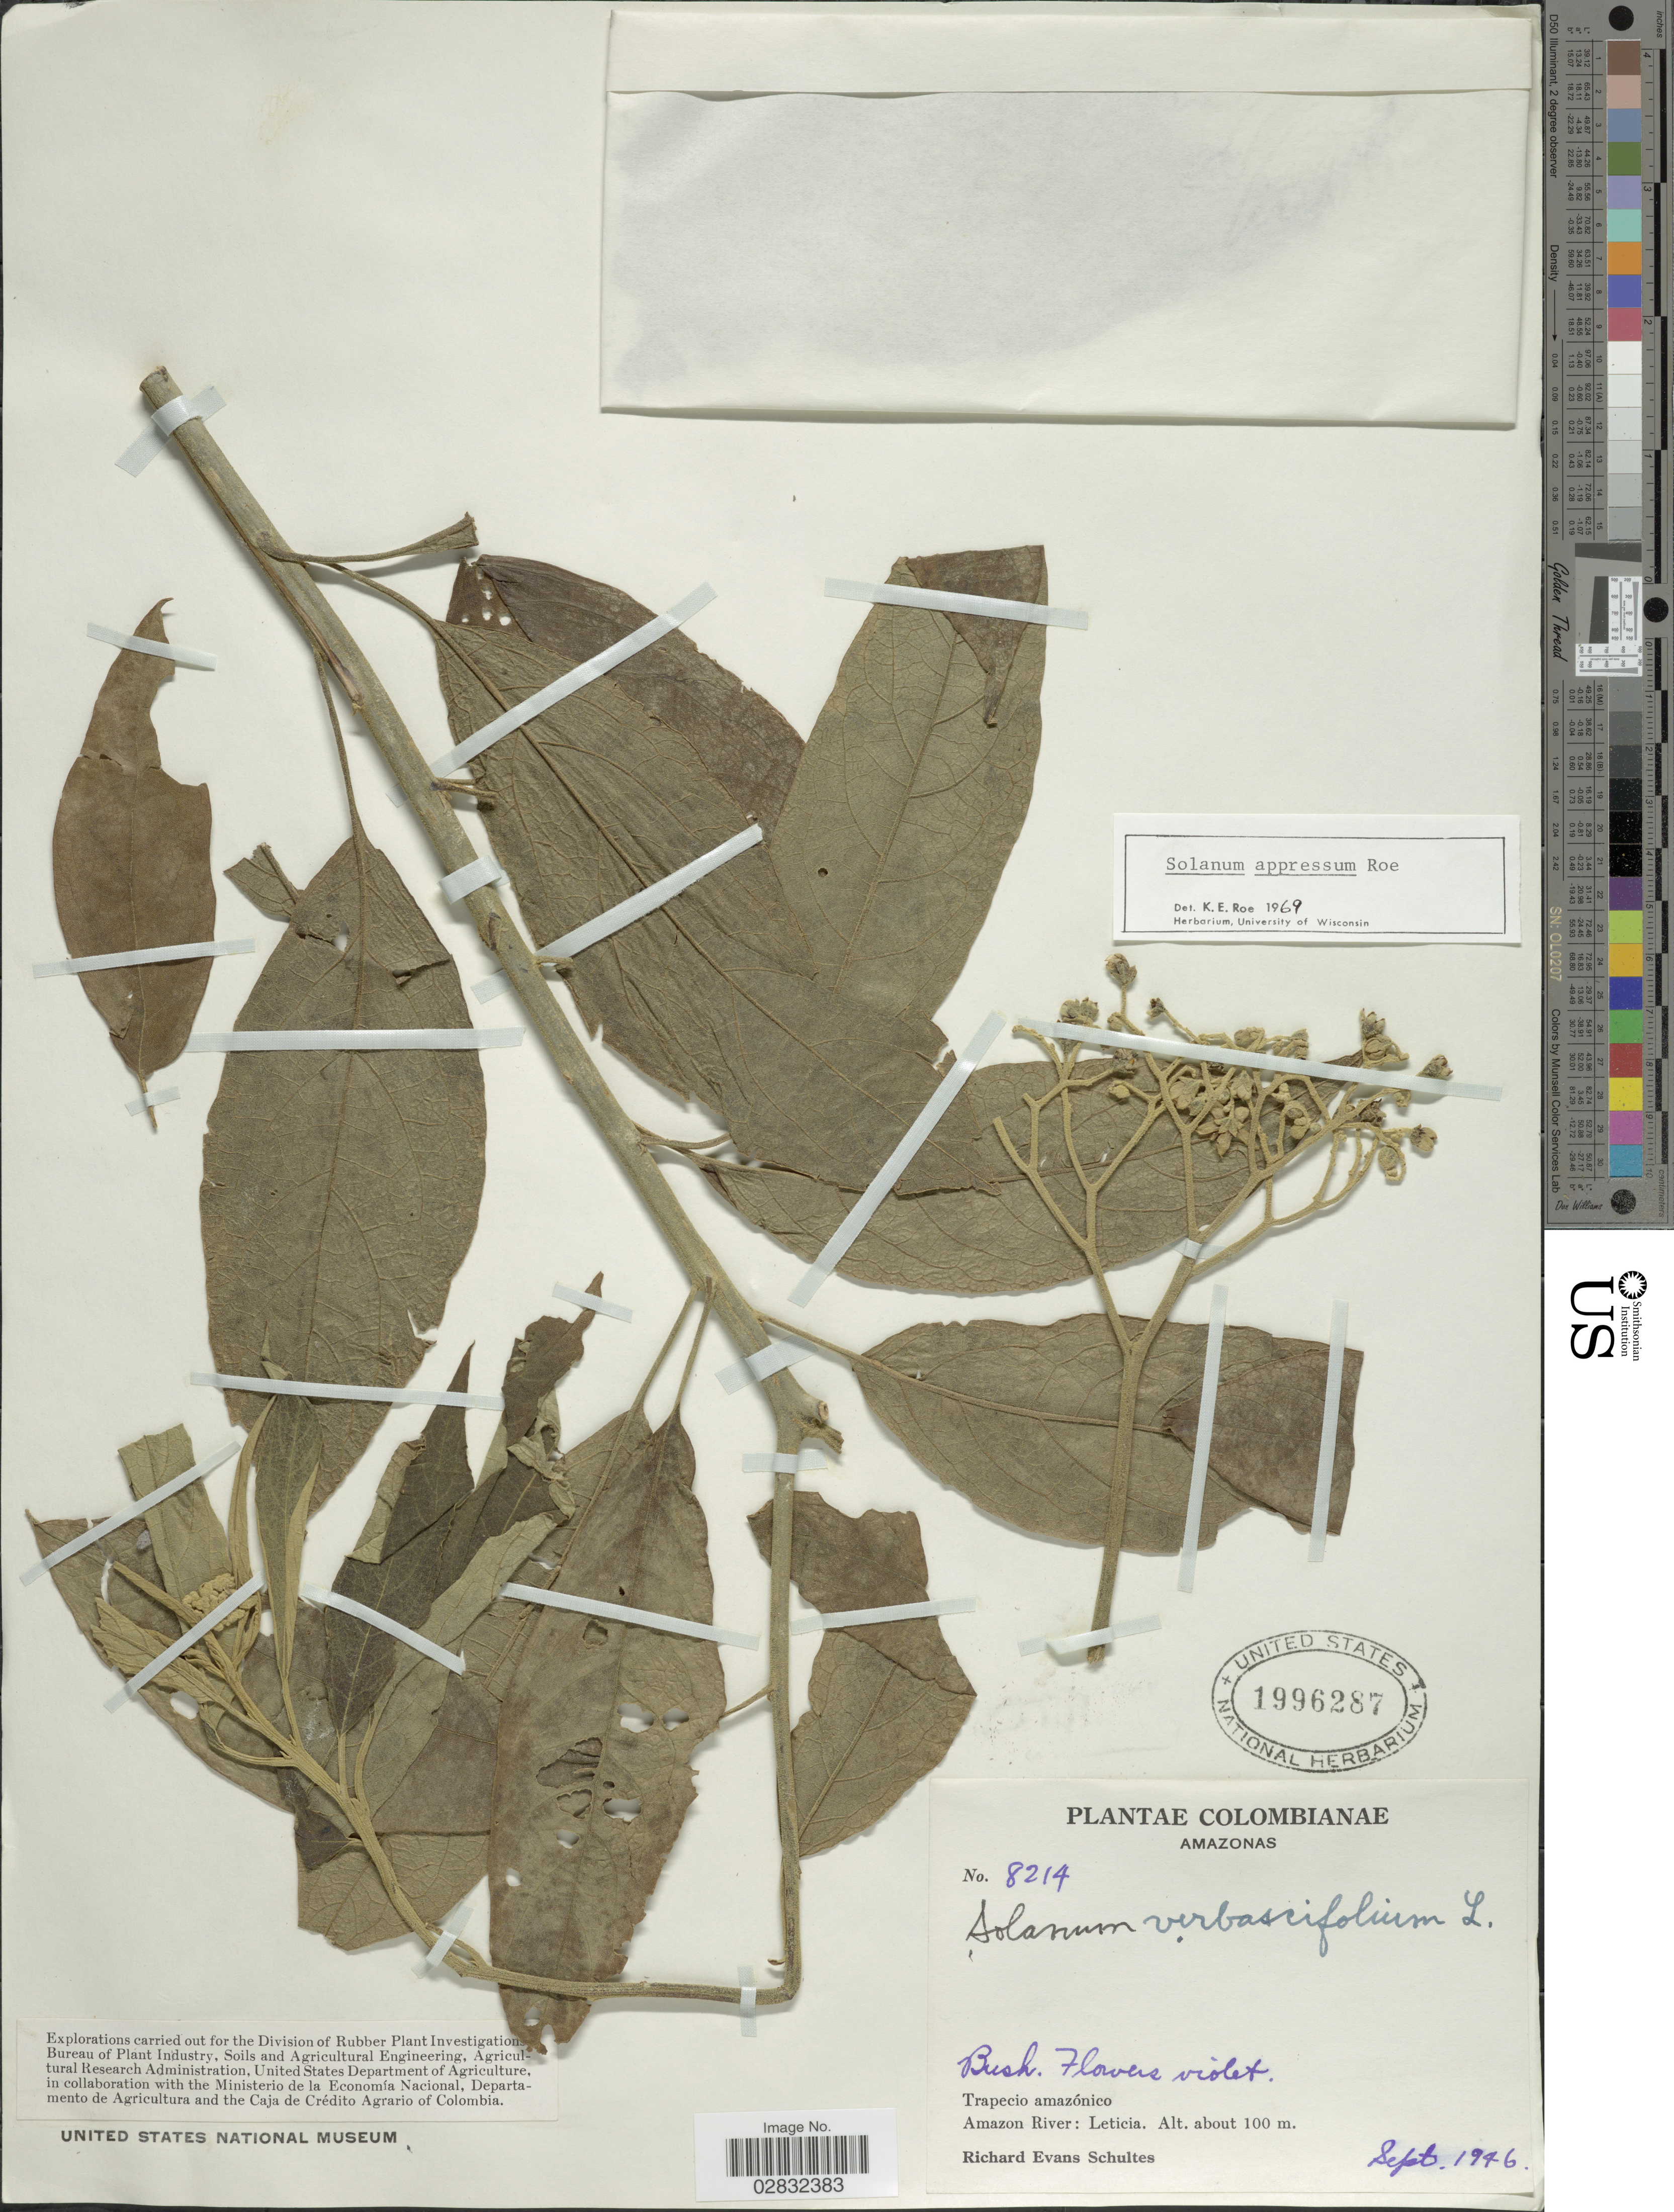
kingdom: Plantae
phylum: Tracheophyta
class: Magnoliopsida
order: Solanales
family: Solanaceae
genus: Solanum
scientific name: Solanum appressum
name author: K.E. Roe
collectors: R. E. Schultes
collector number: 8214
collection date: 1946-09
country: Colombia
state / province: Amazônas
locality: Amazonas, Trapecio amazónico: Amazon River: Leticia.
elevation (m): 100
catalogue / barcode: US 1996287